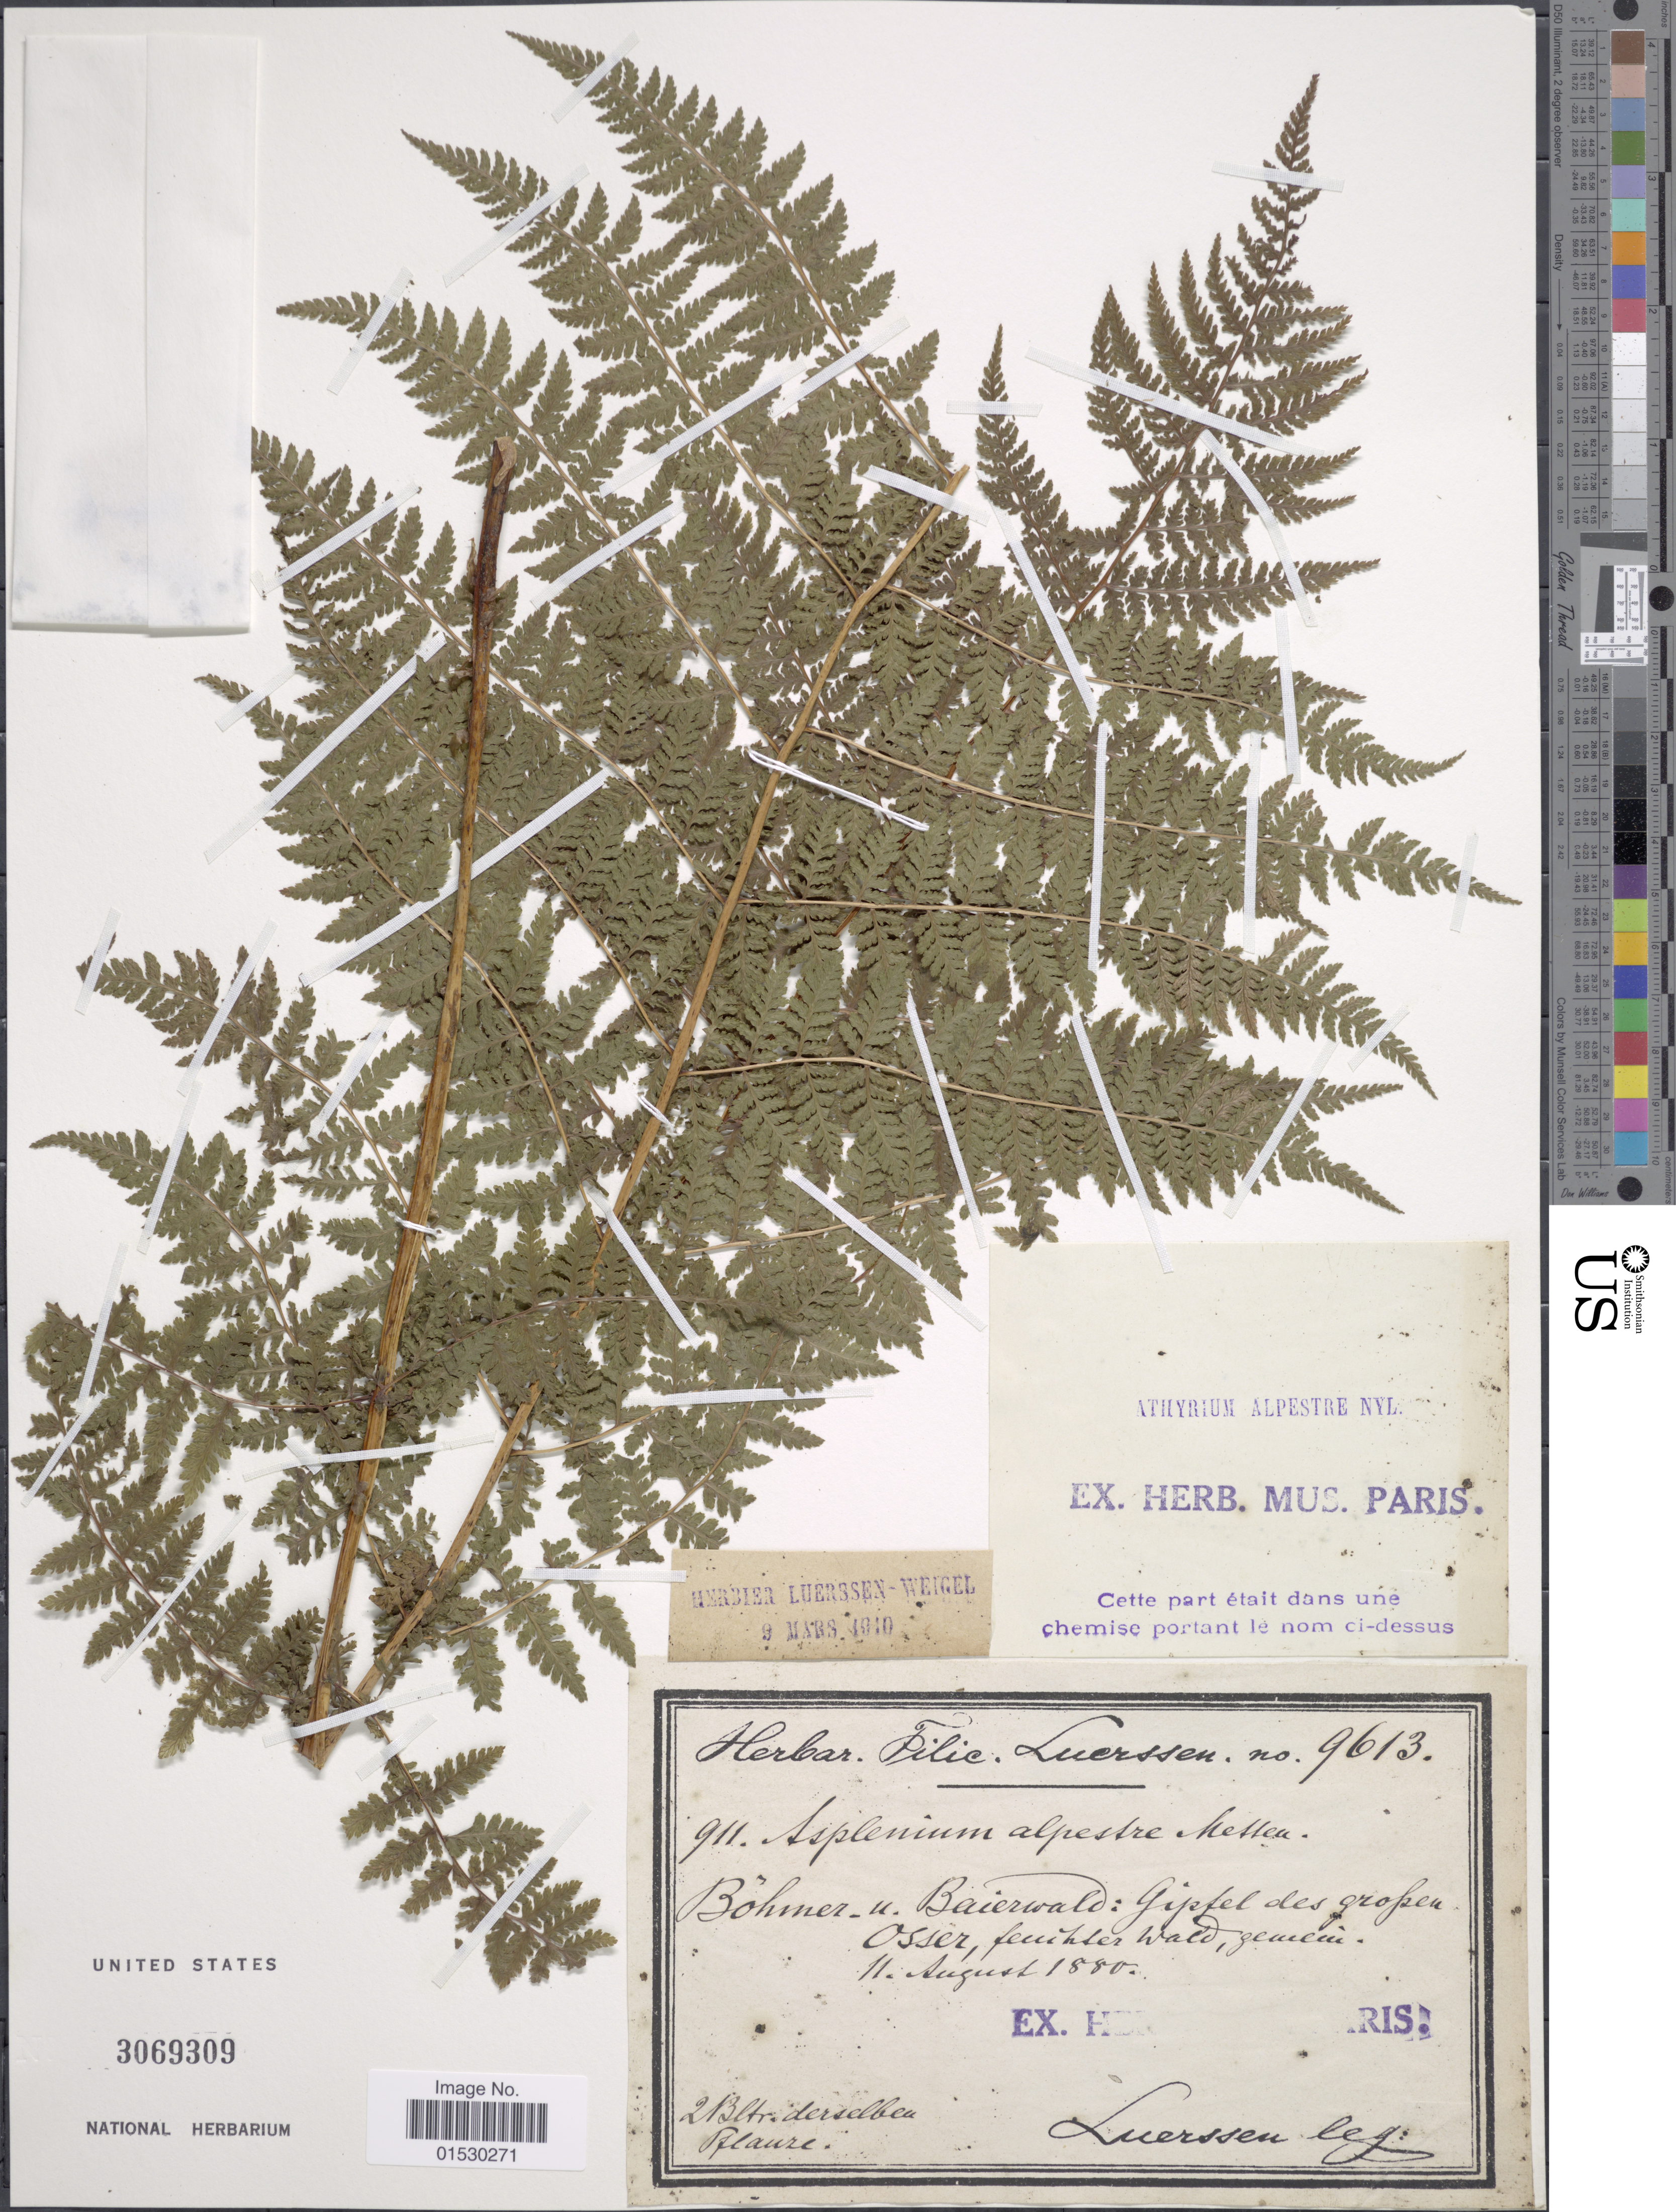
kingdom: Plantae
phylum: Tracheophyta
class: Polypodiopsida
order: Polypodiales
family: Athyriaceae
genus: Athyrium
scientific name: Athyrium alpestre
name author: (Hoppe) Rylands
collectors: Luerssen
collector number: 9613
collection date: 1880-08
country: Germany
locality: Bohmer u. Baierwale: Gipsfel des gropen Osser, feuhler wald, geueiui [interpreted]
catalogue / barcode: US 3069309